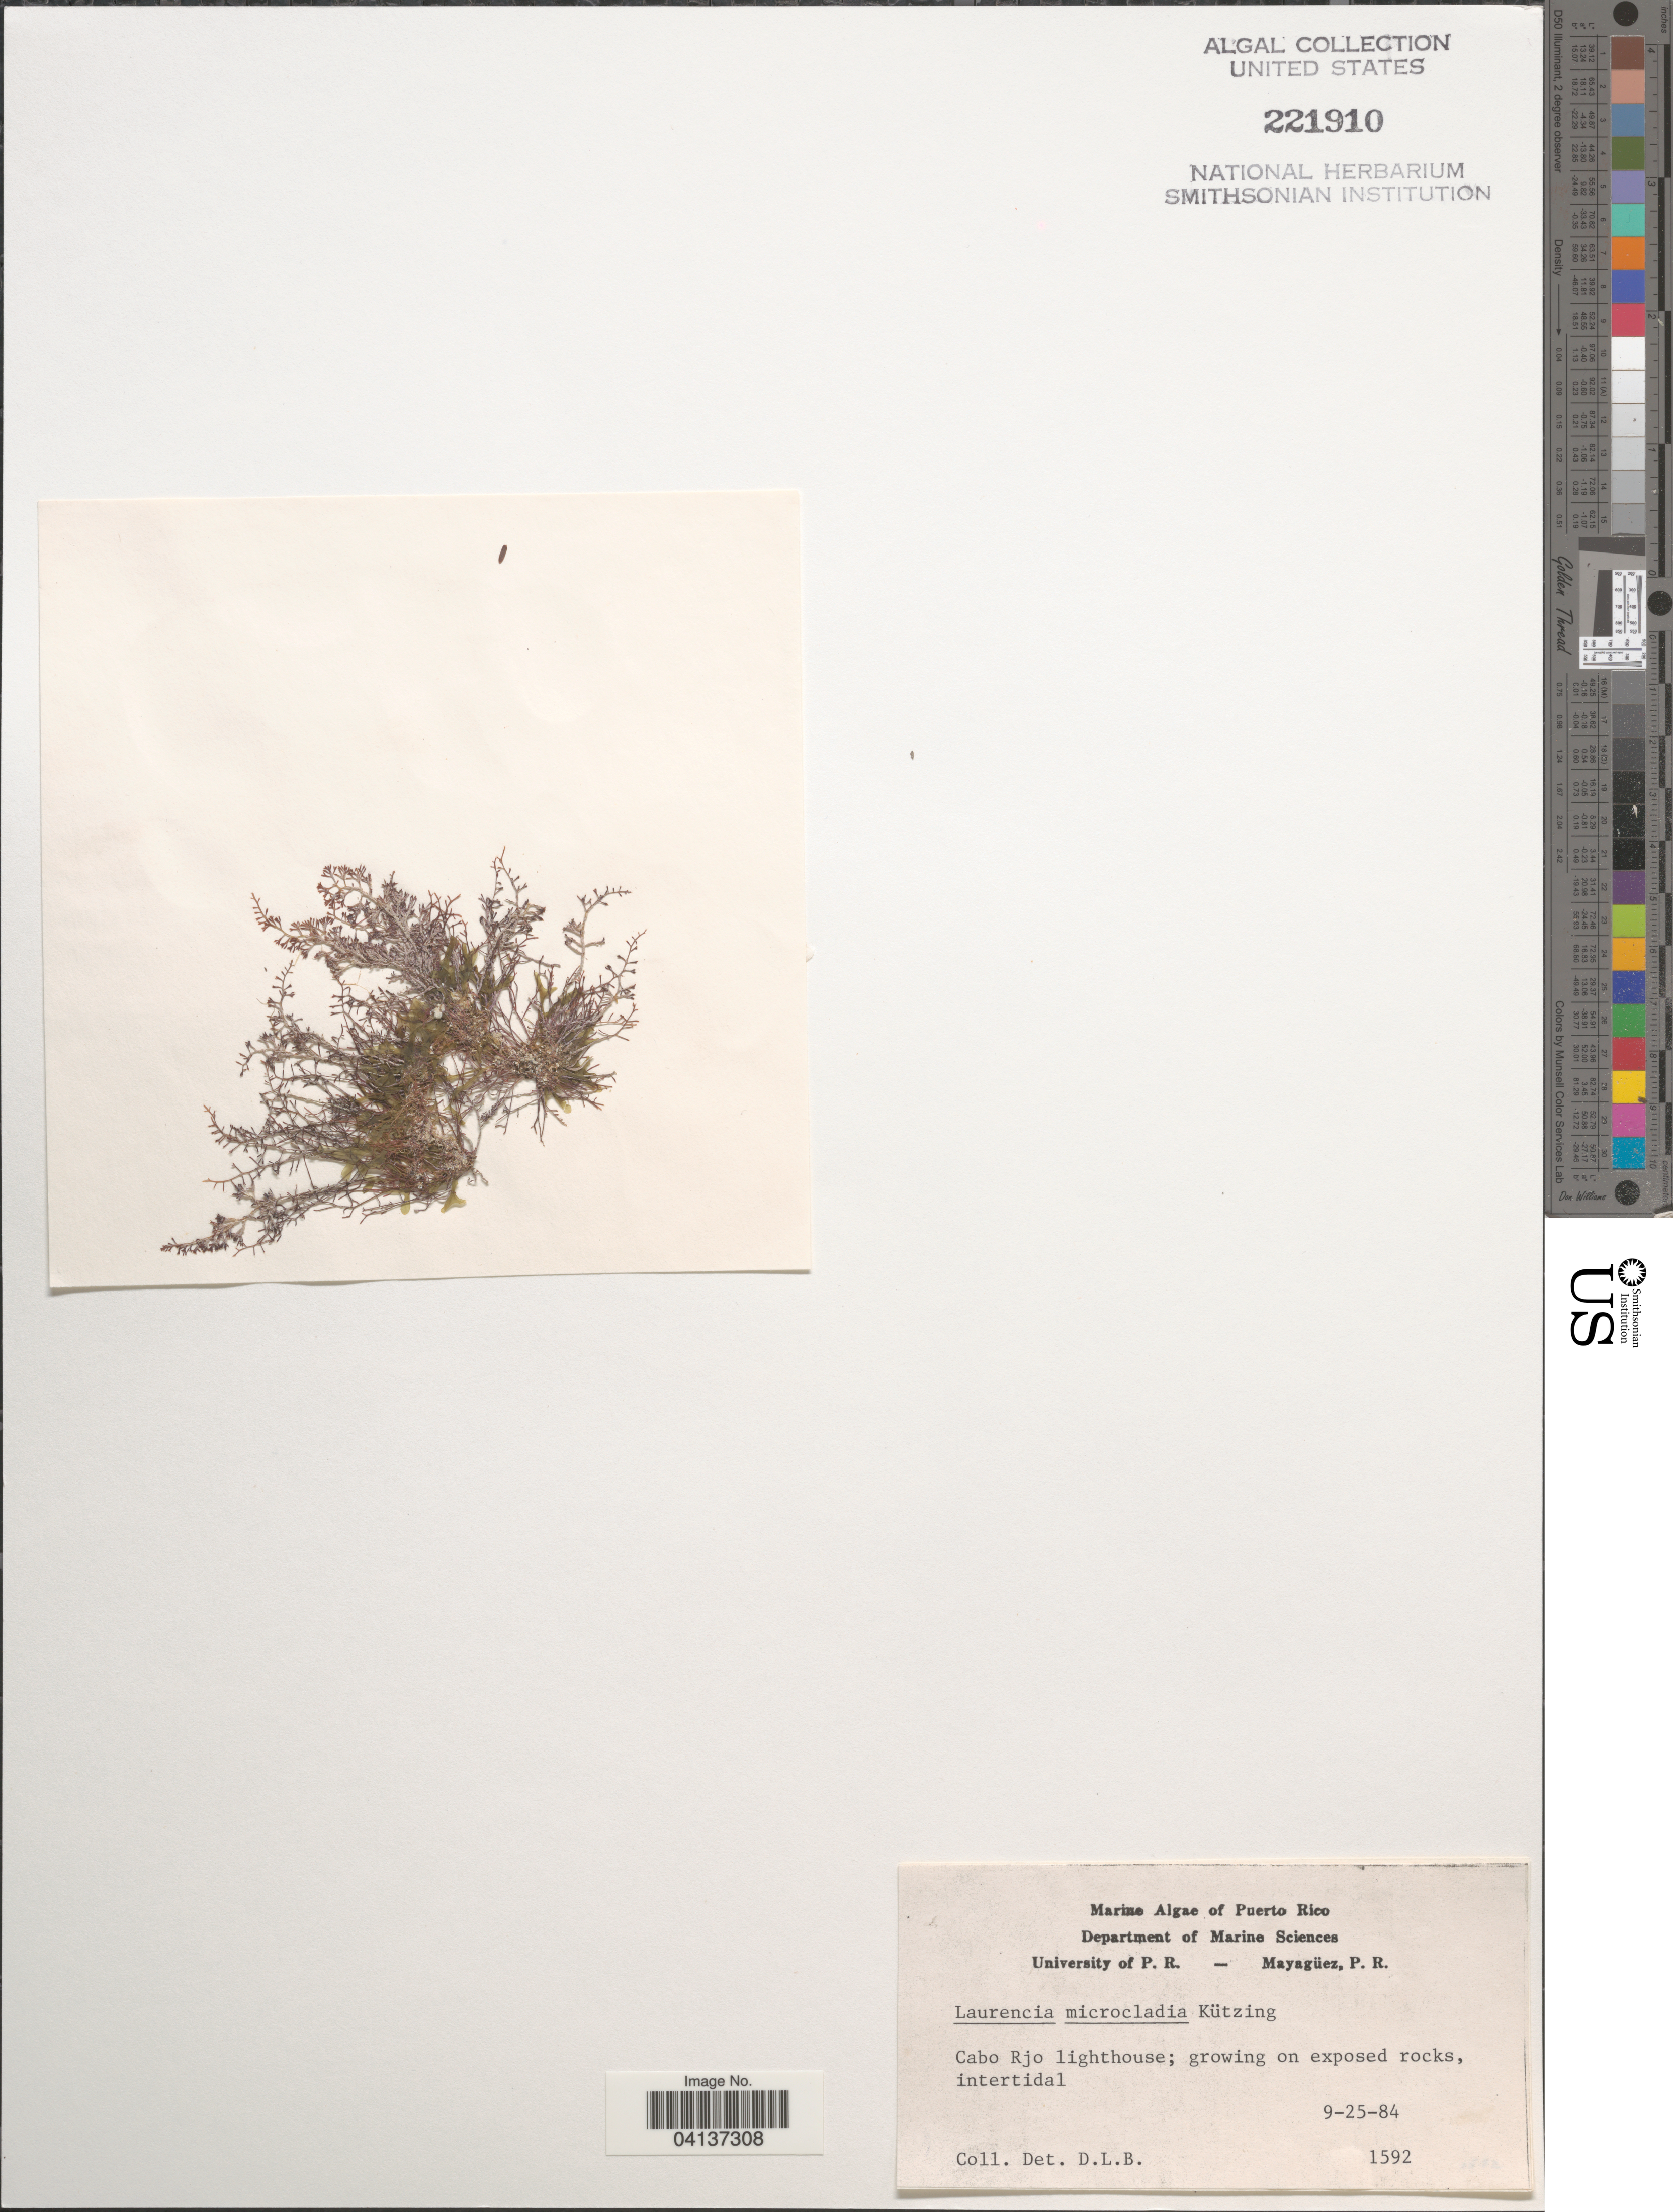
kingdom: Plantae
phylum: Rhodophyta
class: Florideophyceae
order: Ceramiales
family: Rhodomelaceae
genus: Laurencia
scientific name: Laurencia microcladia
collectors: D. L. B.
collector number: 1592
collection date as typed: Transcribed d/m/y: 25/9/84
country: Puerto Rico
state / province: Çabo Rojo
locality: Cabo Rjo lighthouse.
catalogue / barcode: US 221910